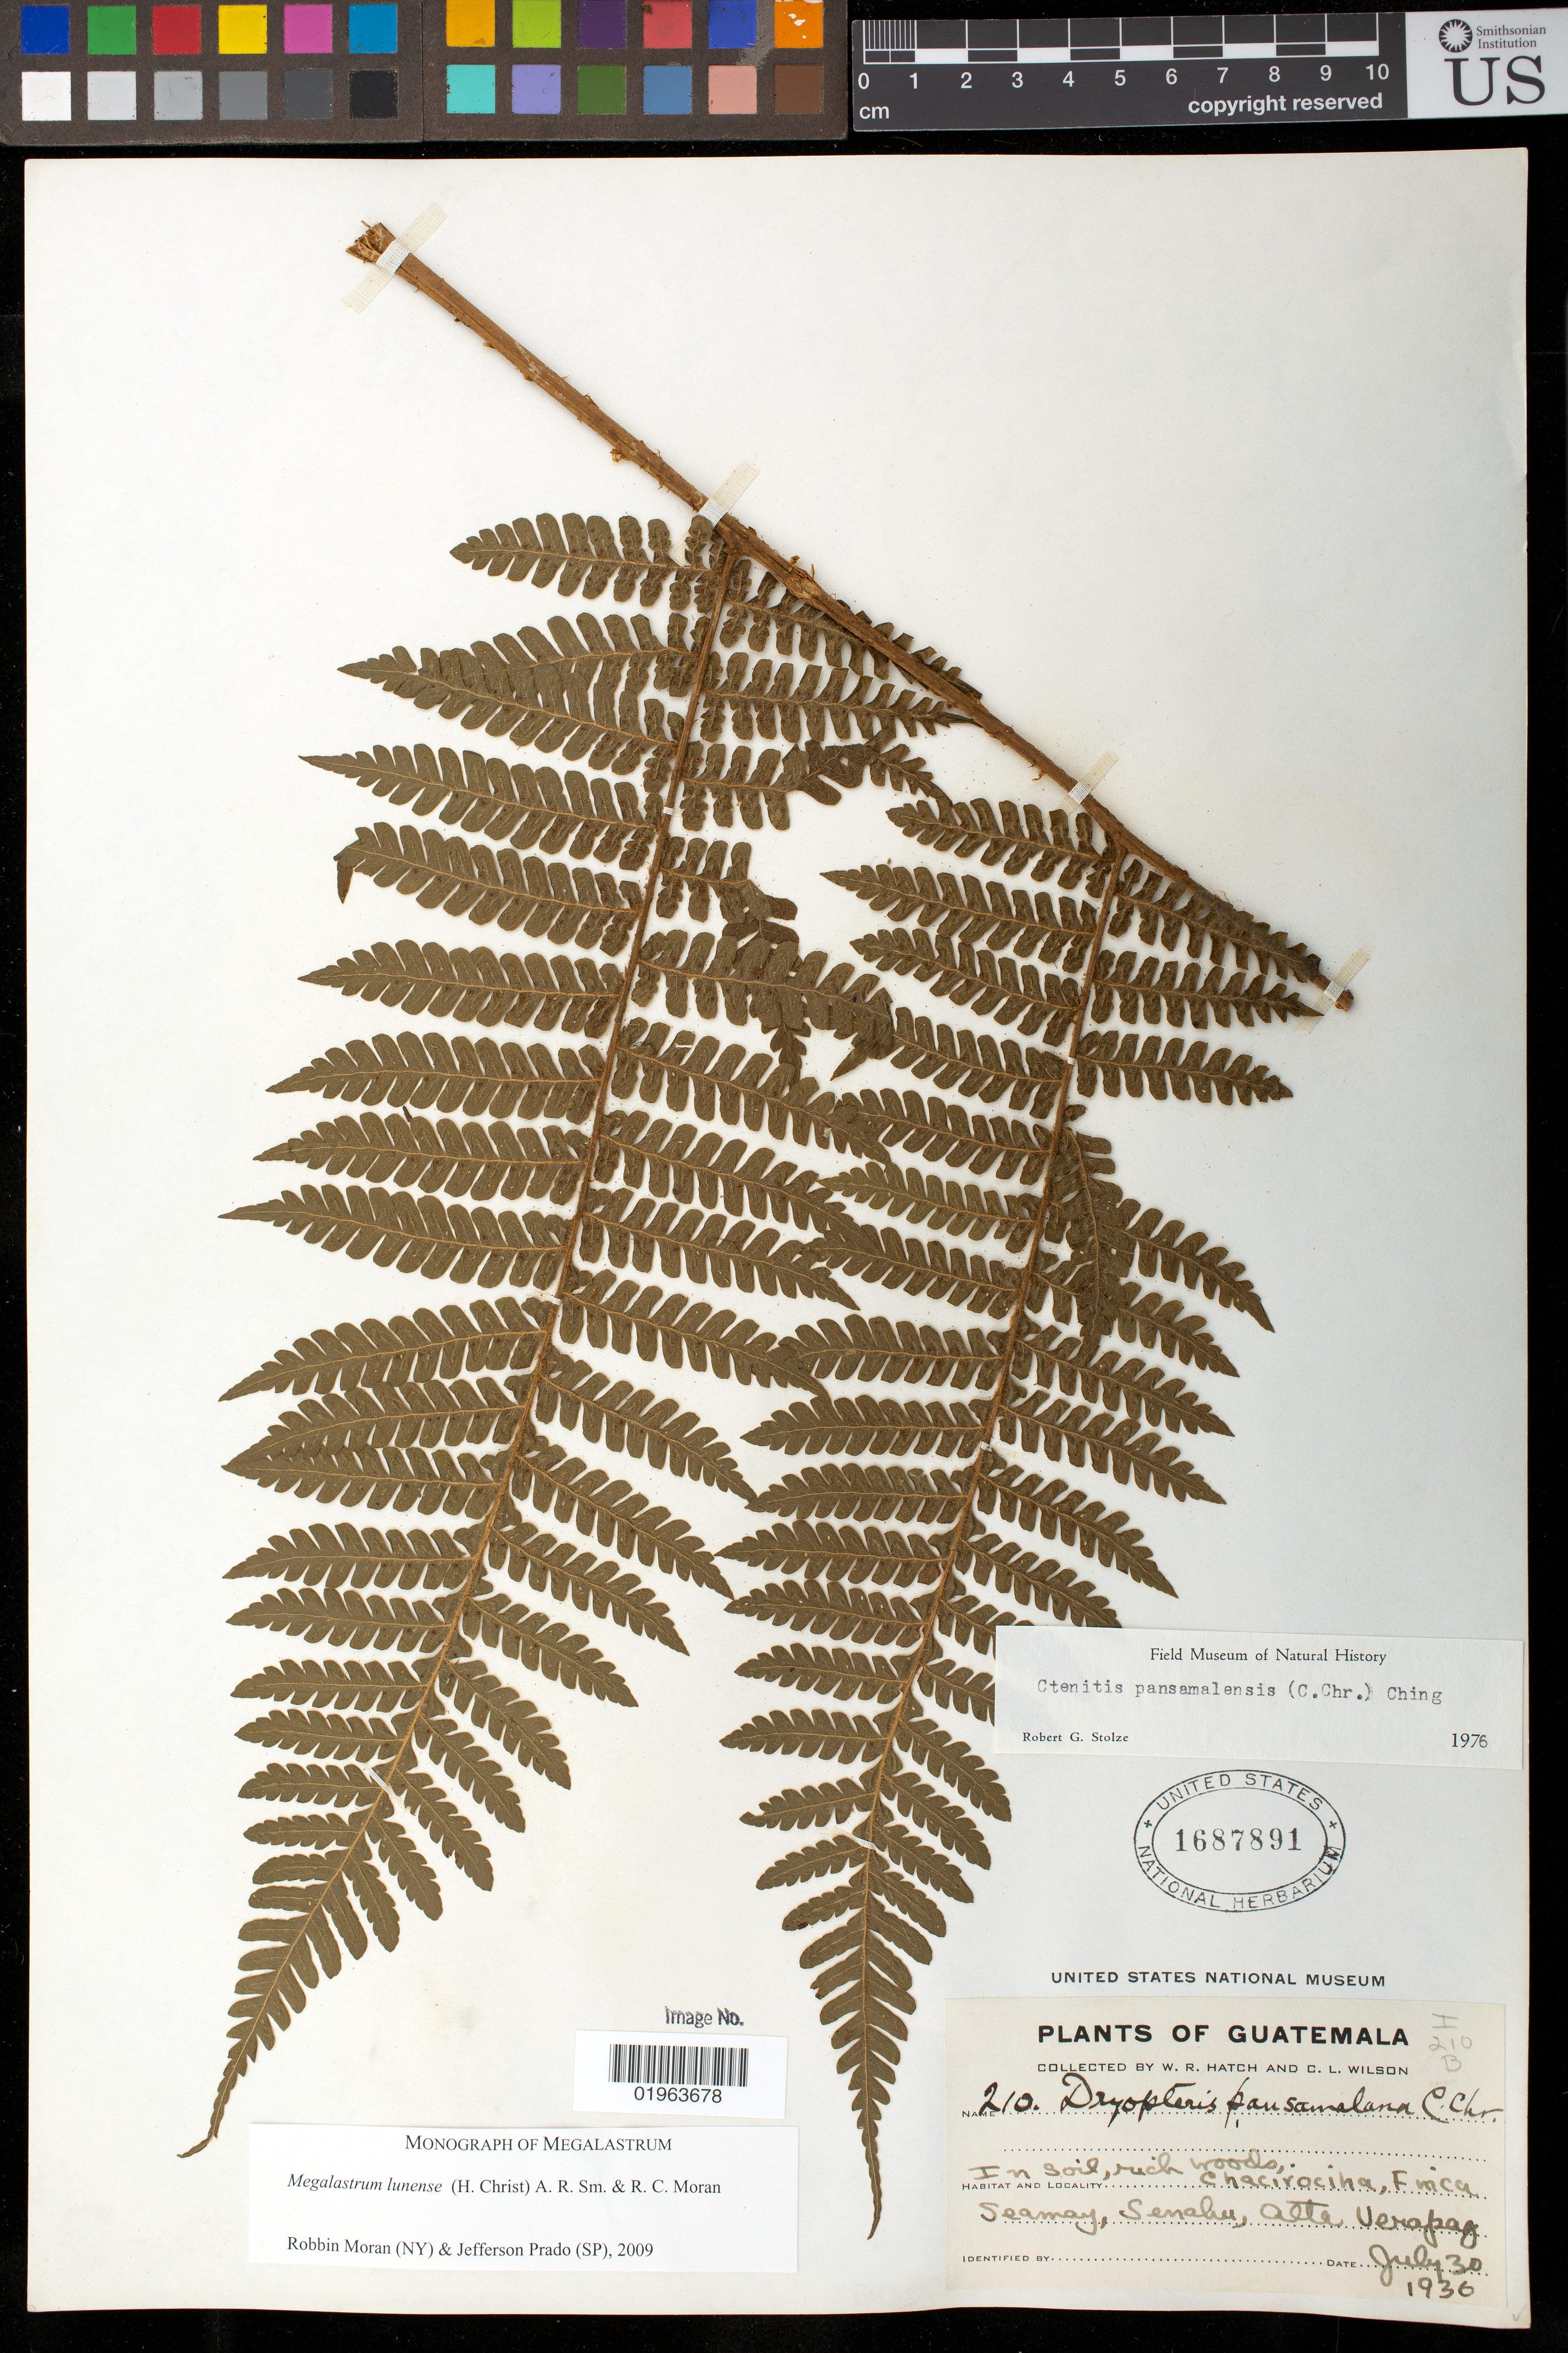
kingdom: Plantae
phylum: Tracheophyta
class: Polypodiopsida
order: Polypodiales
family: Dryopteridaceae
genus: Megalastrum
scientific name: Megalastrum lunense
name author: (Christ) A.R. Sm. & R.C. Moran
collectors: W. Hatch & C. L. Wilson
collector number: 210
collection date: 1936-07-30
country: Guatemala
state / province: Alta Verapaz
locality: Chacirociha, finca Seaway, Senahu, Alta Verapaz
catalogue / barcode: US 1687891